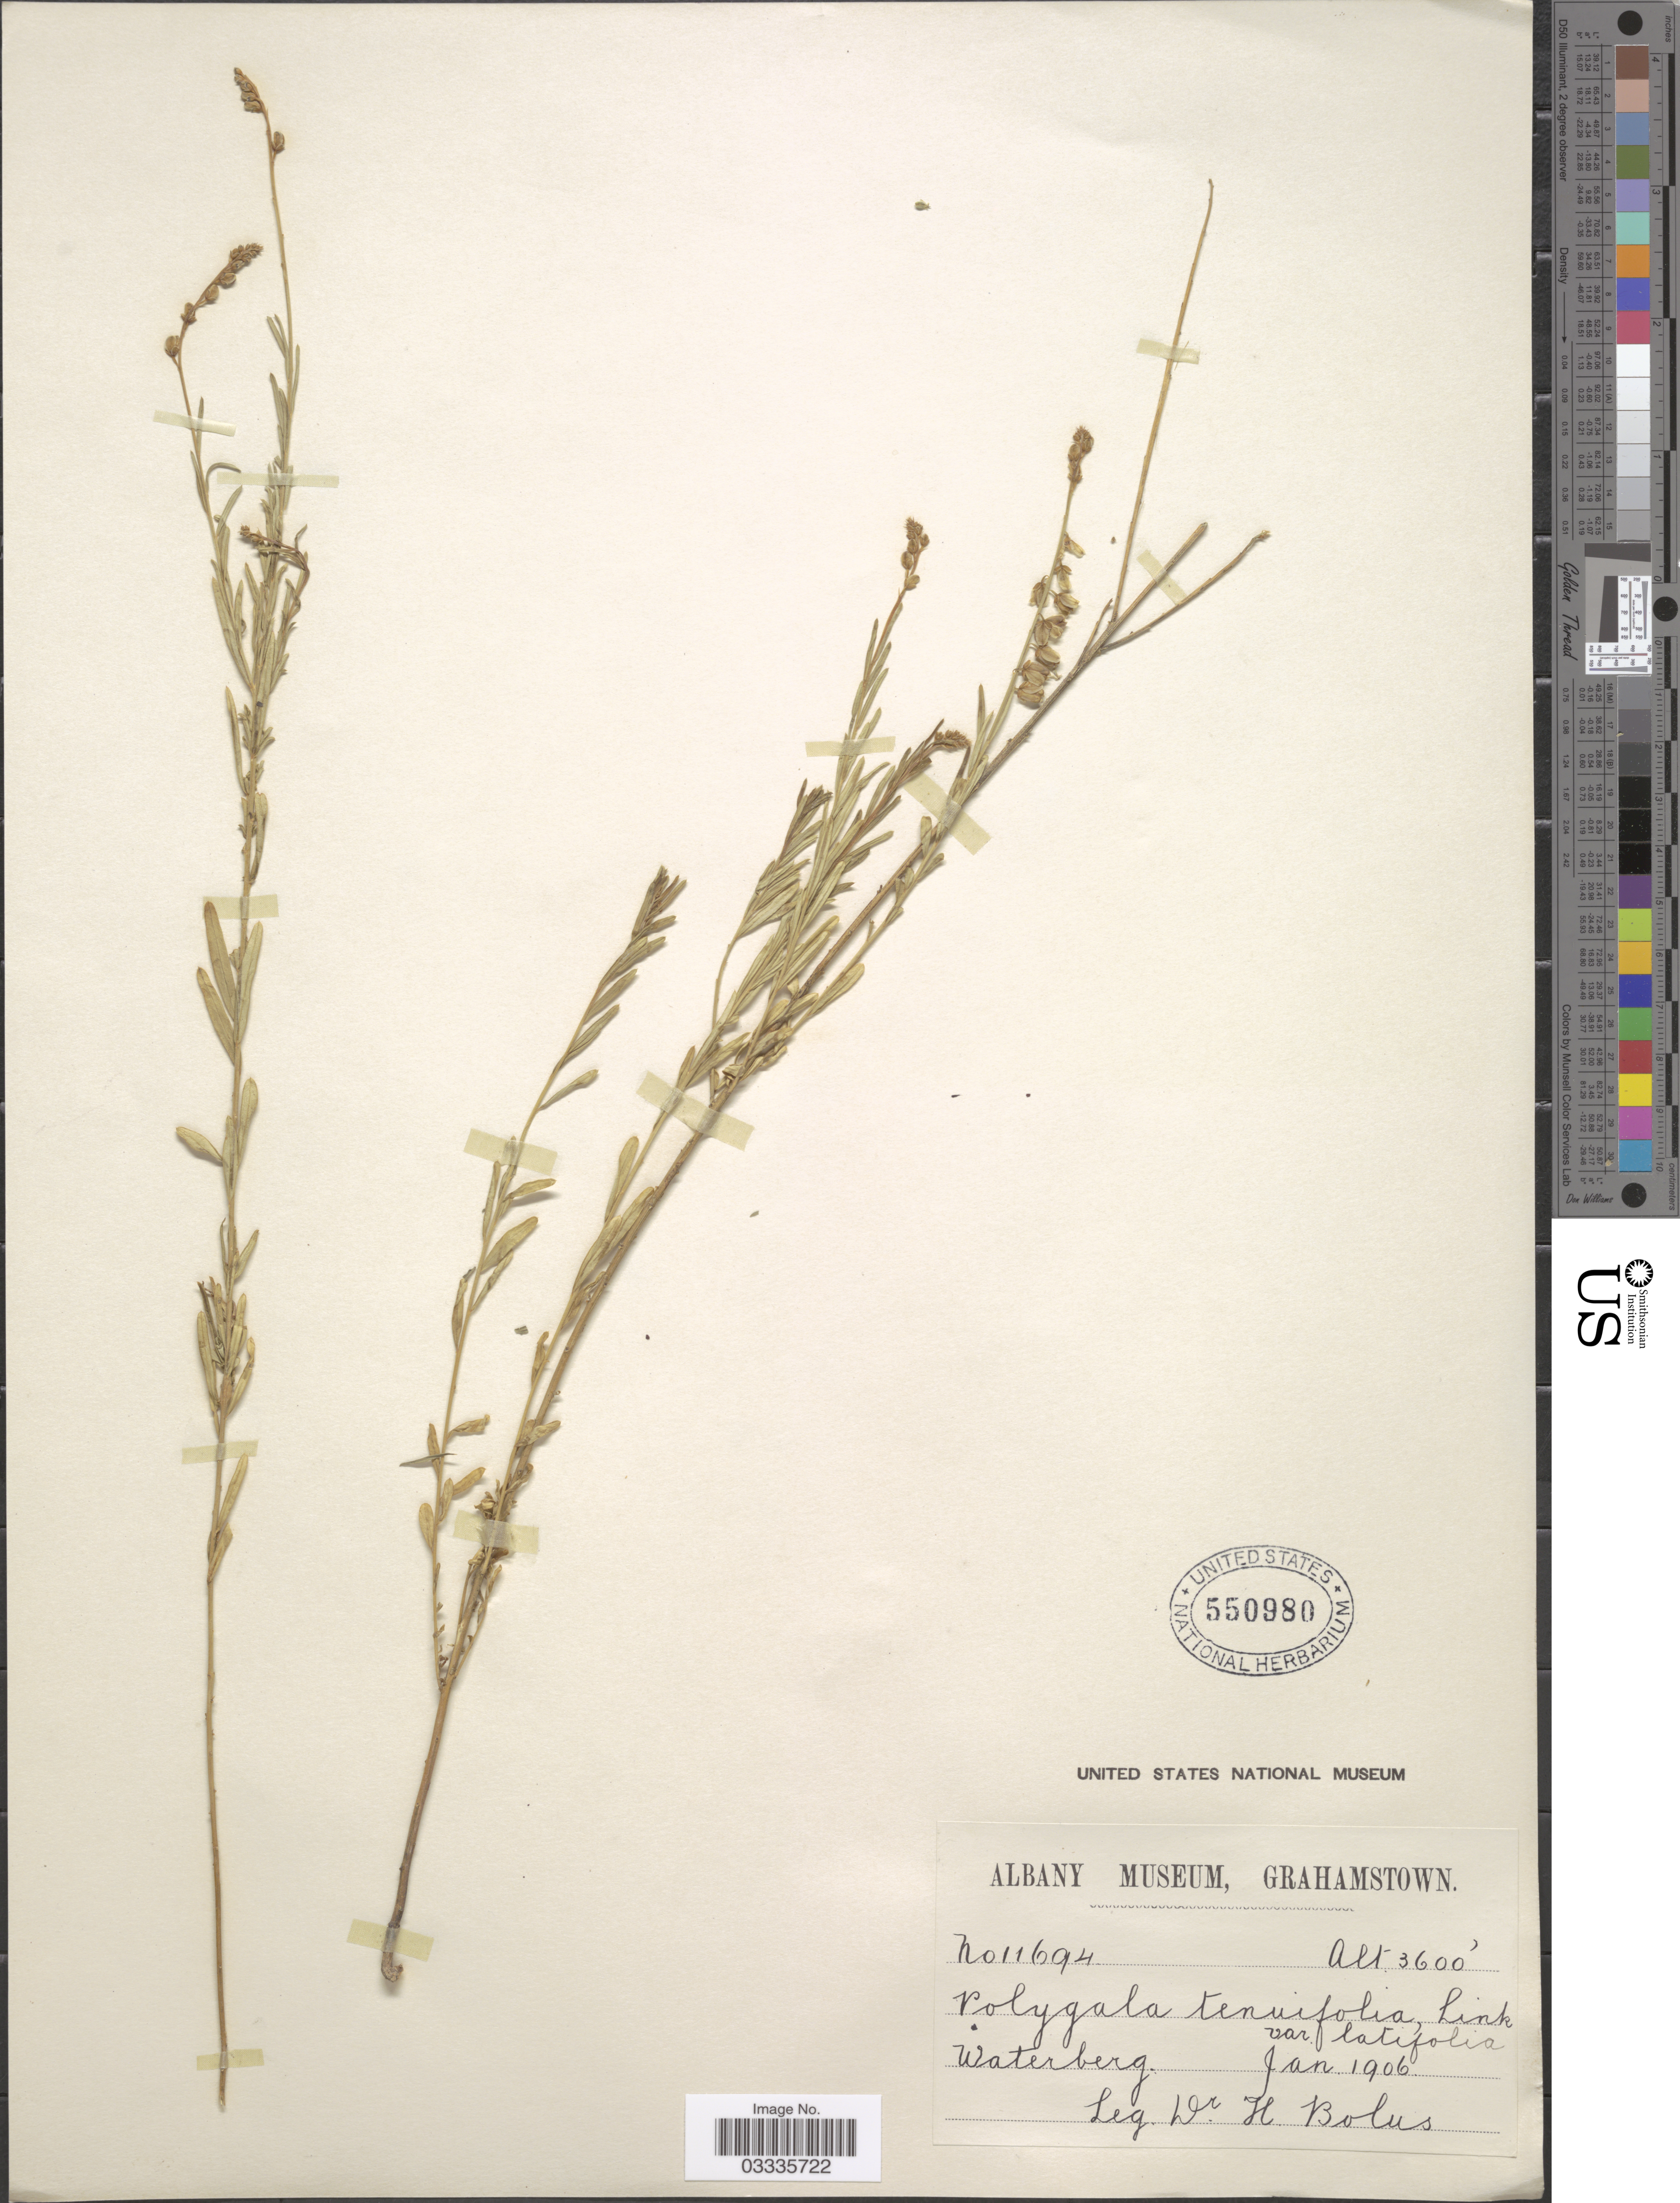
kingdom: Plantae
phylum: Tracheophyta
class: Magnoliopsida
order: Fabales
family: Polygalaceae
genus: Polygala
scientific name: Polygala tenuifolia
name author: Willd.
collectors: H. Bolus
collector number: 11694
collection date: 1906-01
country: South Africa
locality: Waterberg.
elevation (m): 1097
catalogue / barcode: US 550980